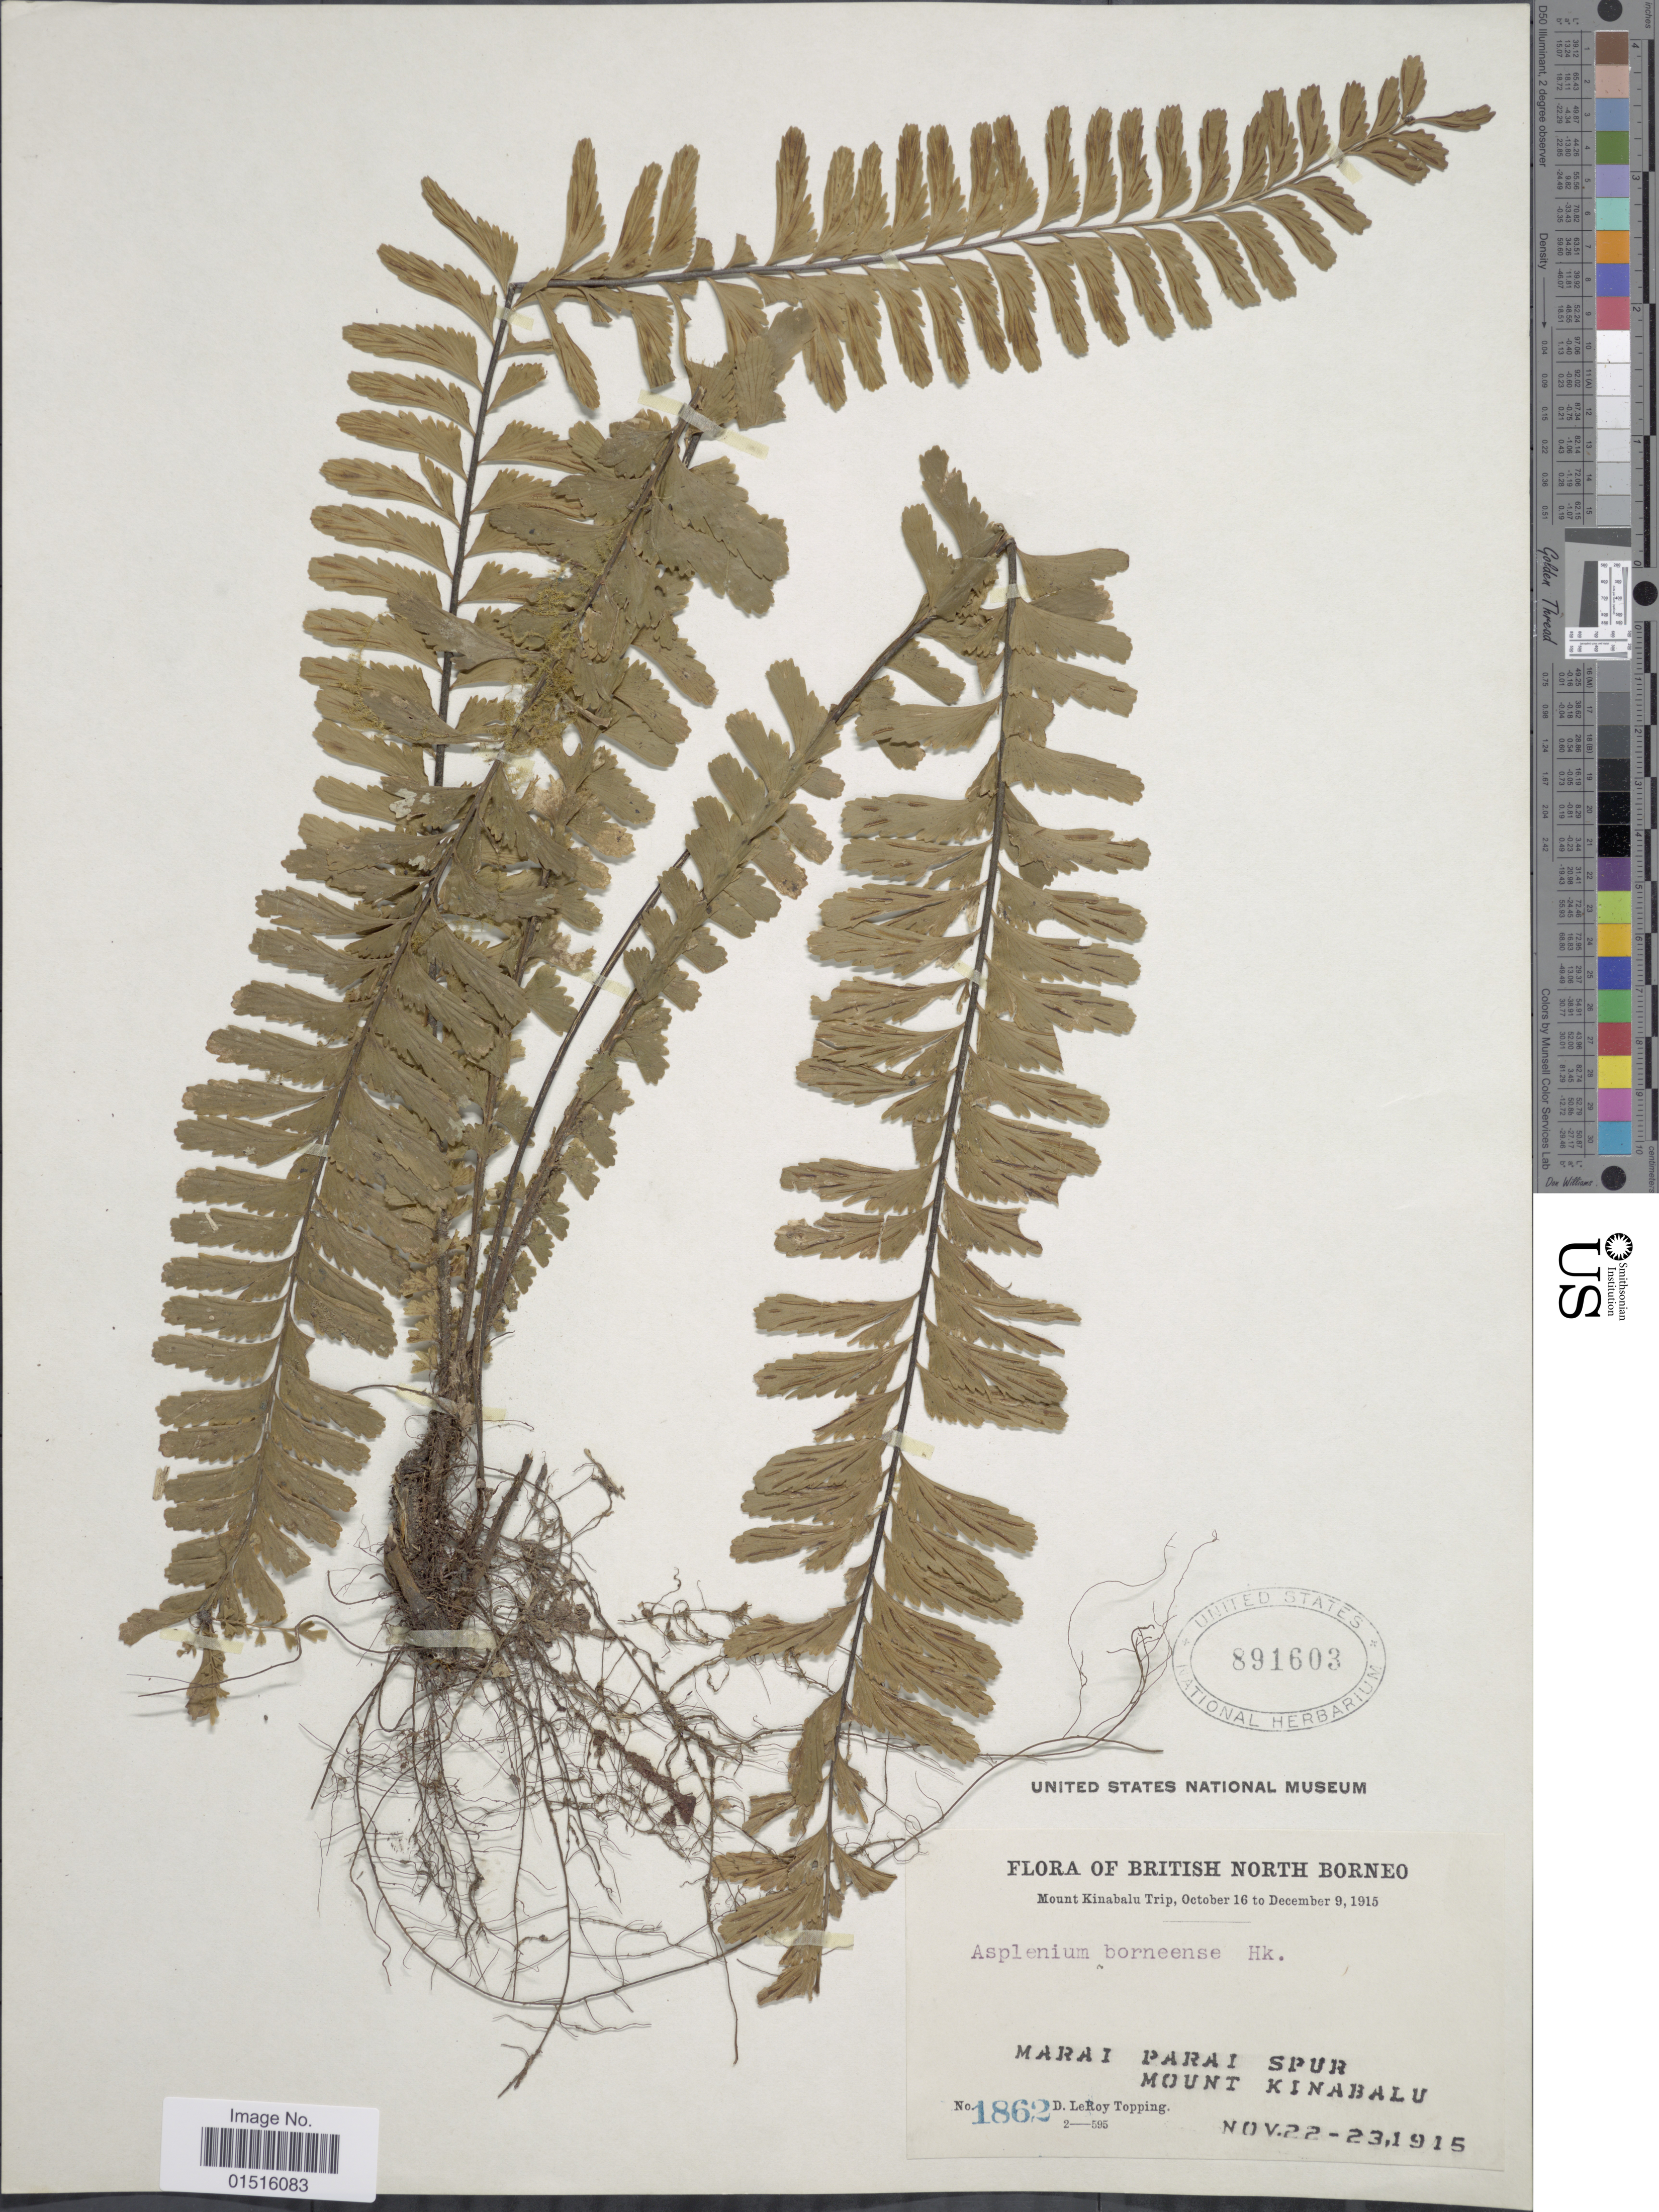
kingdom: Plantae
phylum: Tracheophyta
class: Polypodiopsida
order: Polypodiales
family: Aspleniaceae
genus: Asplenium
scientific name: Asplenium borneense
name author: Hook.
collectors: D. L. Topping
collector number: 1862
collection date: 1915-11-22/1915-11-23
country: Malaysia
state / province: Sabah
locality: British North Borneo, Marai Parai Spur, mount Kinabalu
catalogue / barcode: US 891603